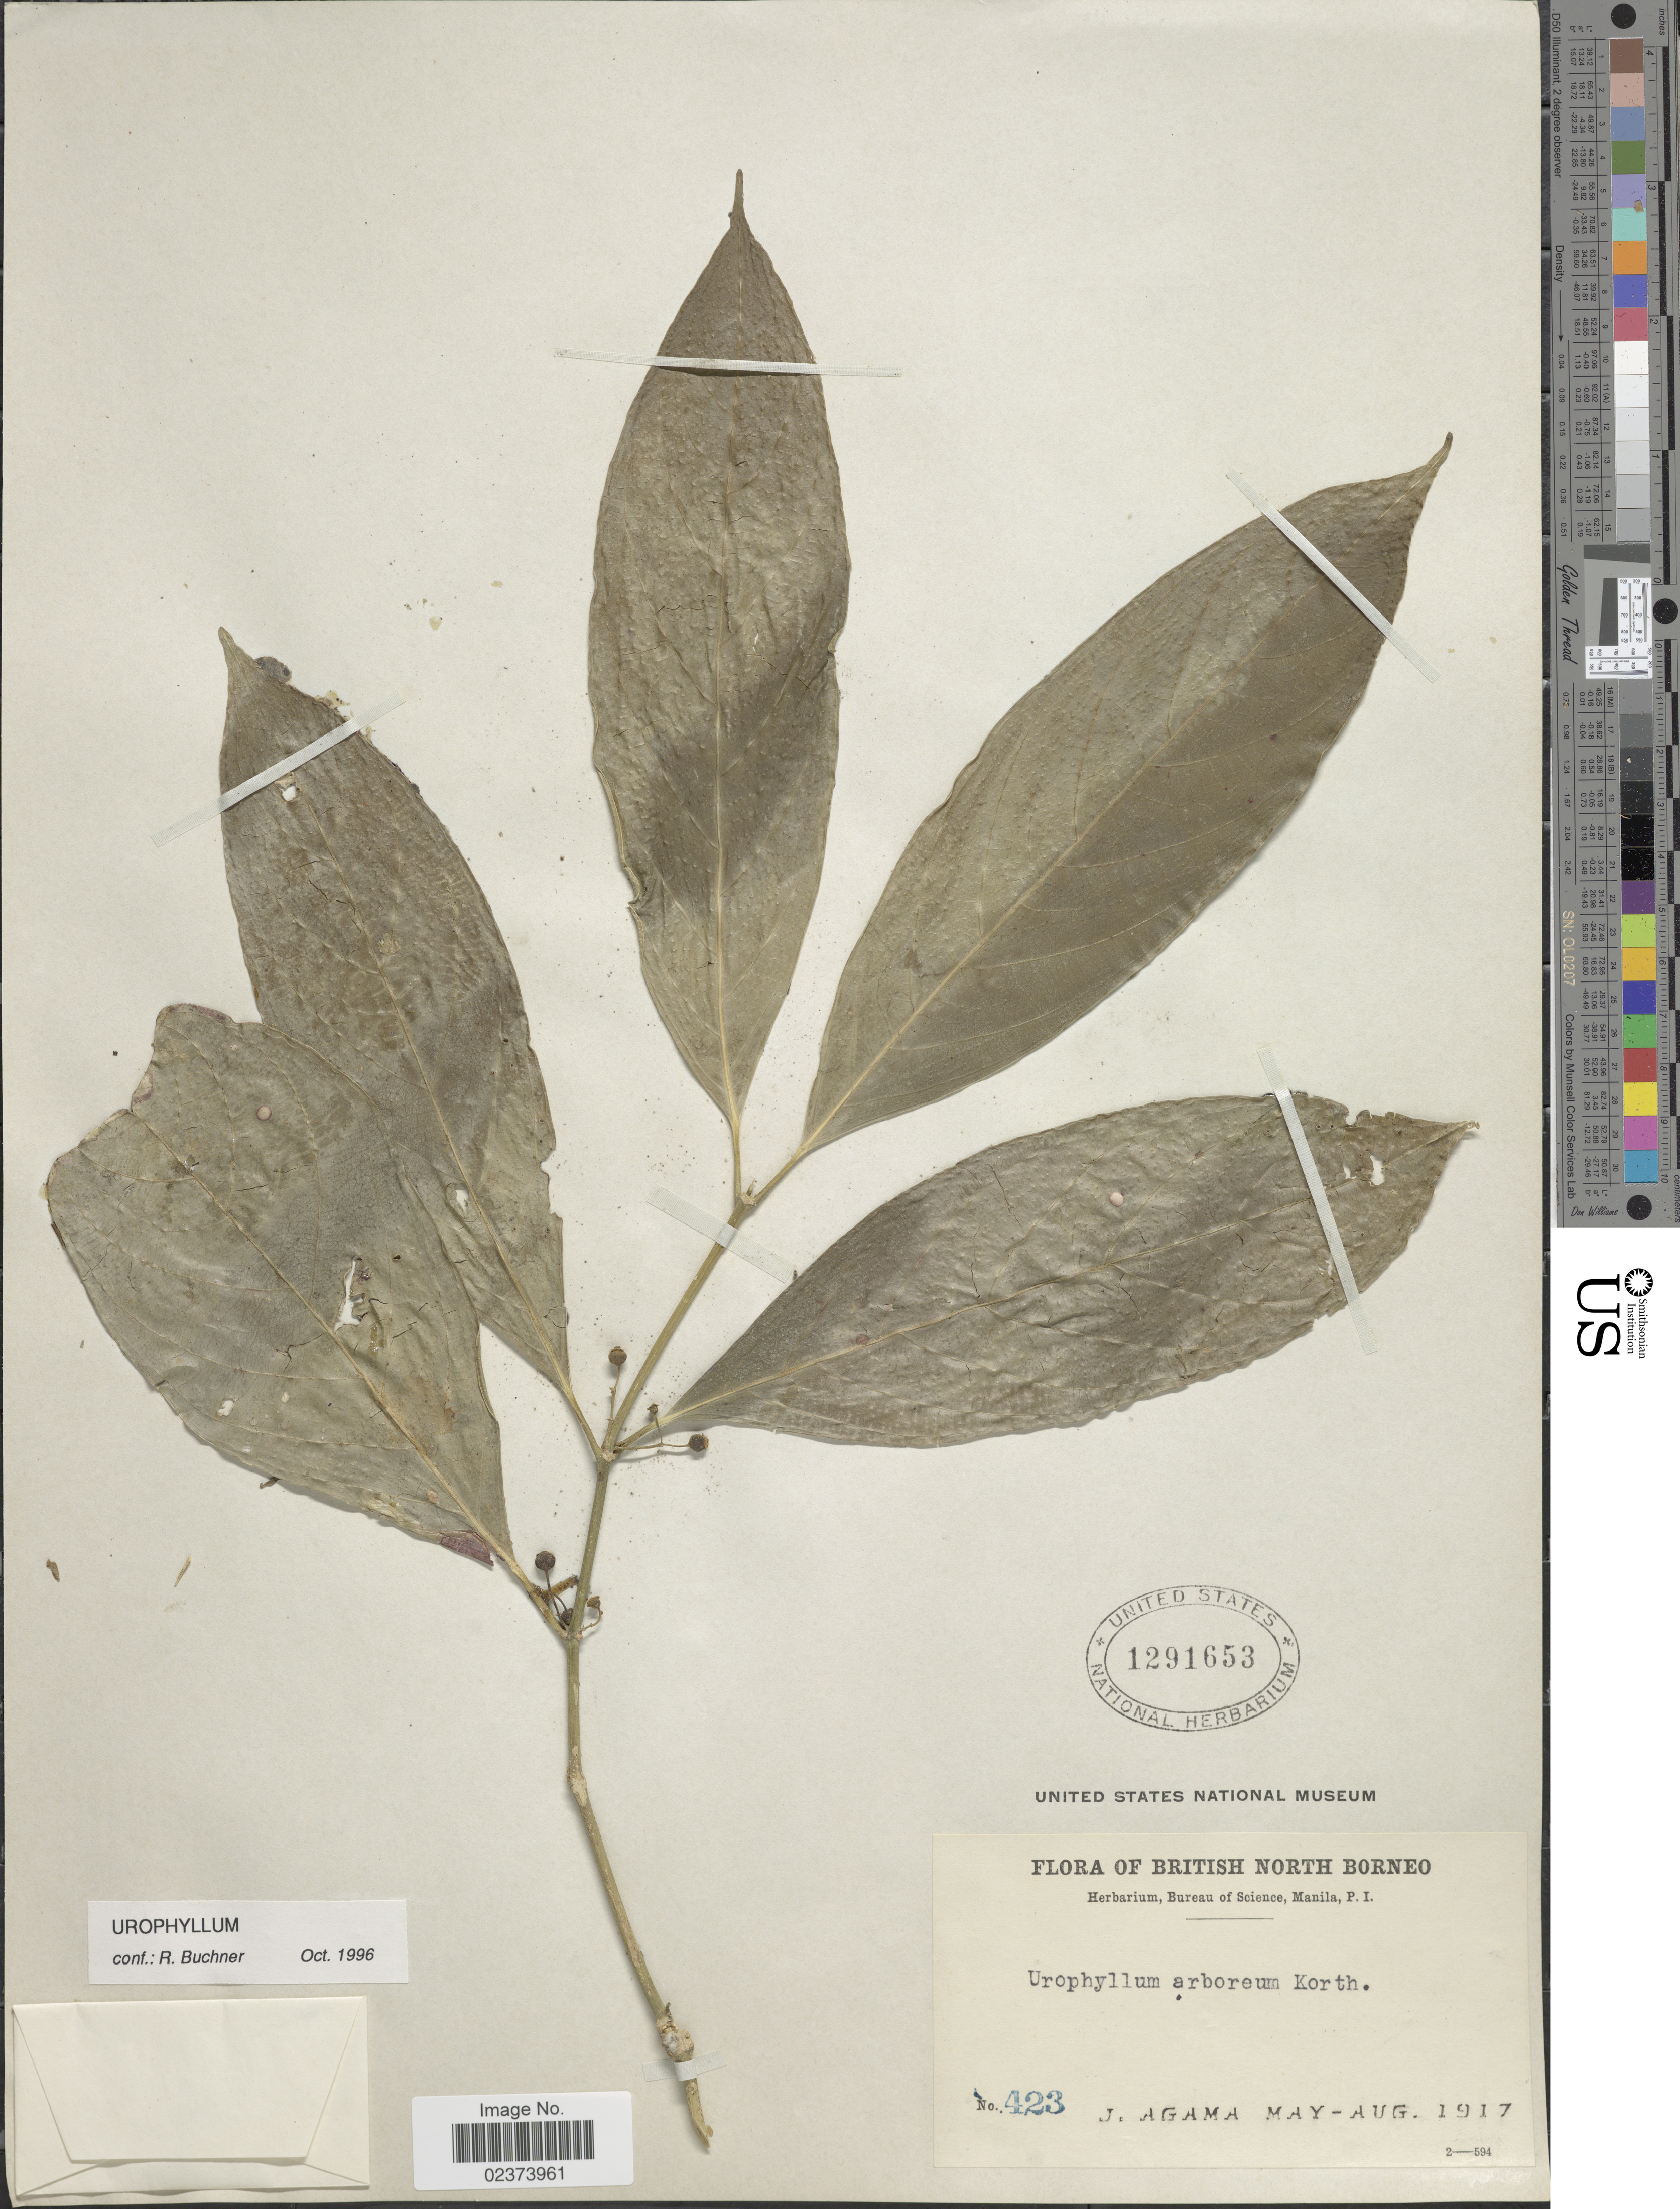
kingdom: Plantae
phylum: Tracheophyta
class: Magnoliopsida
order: Gentianales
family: Rubiaceae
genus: Urophyllum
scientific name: Urophyllum arboreum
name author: (Reinw. ex Blume) Korth.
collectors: J. Agama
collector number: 423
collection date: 1917-05/1917-08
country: Malaysia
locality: British North Borneo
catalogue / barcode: US 1291653